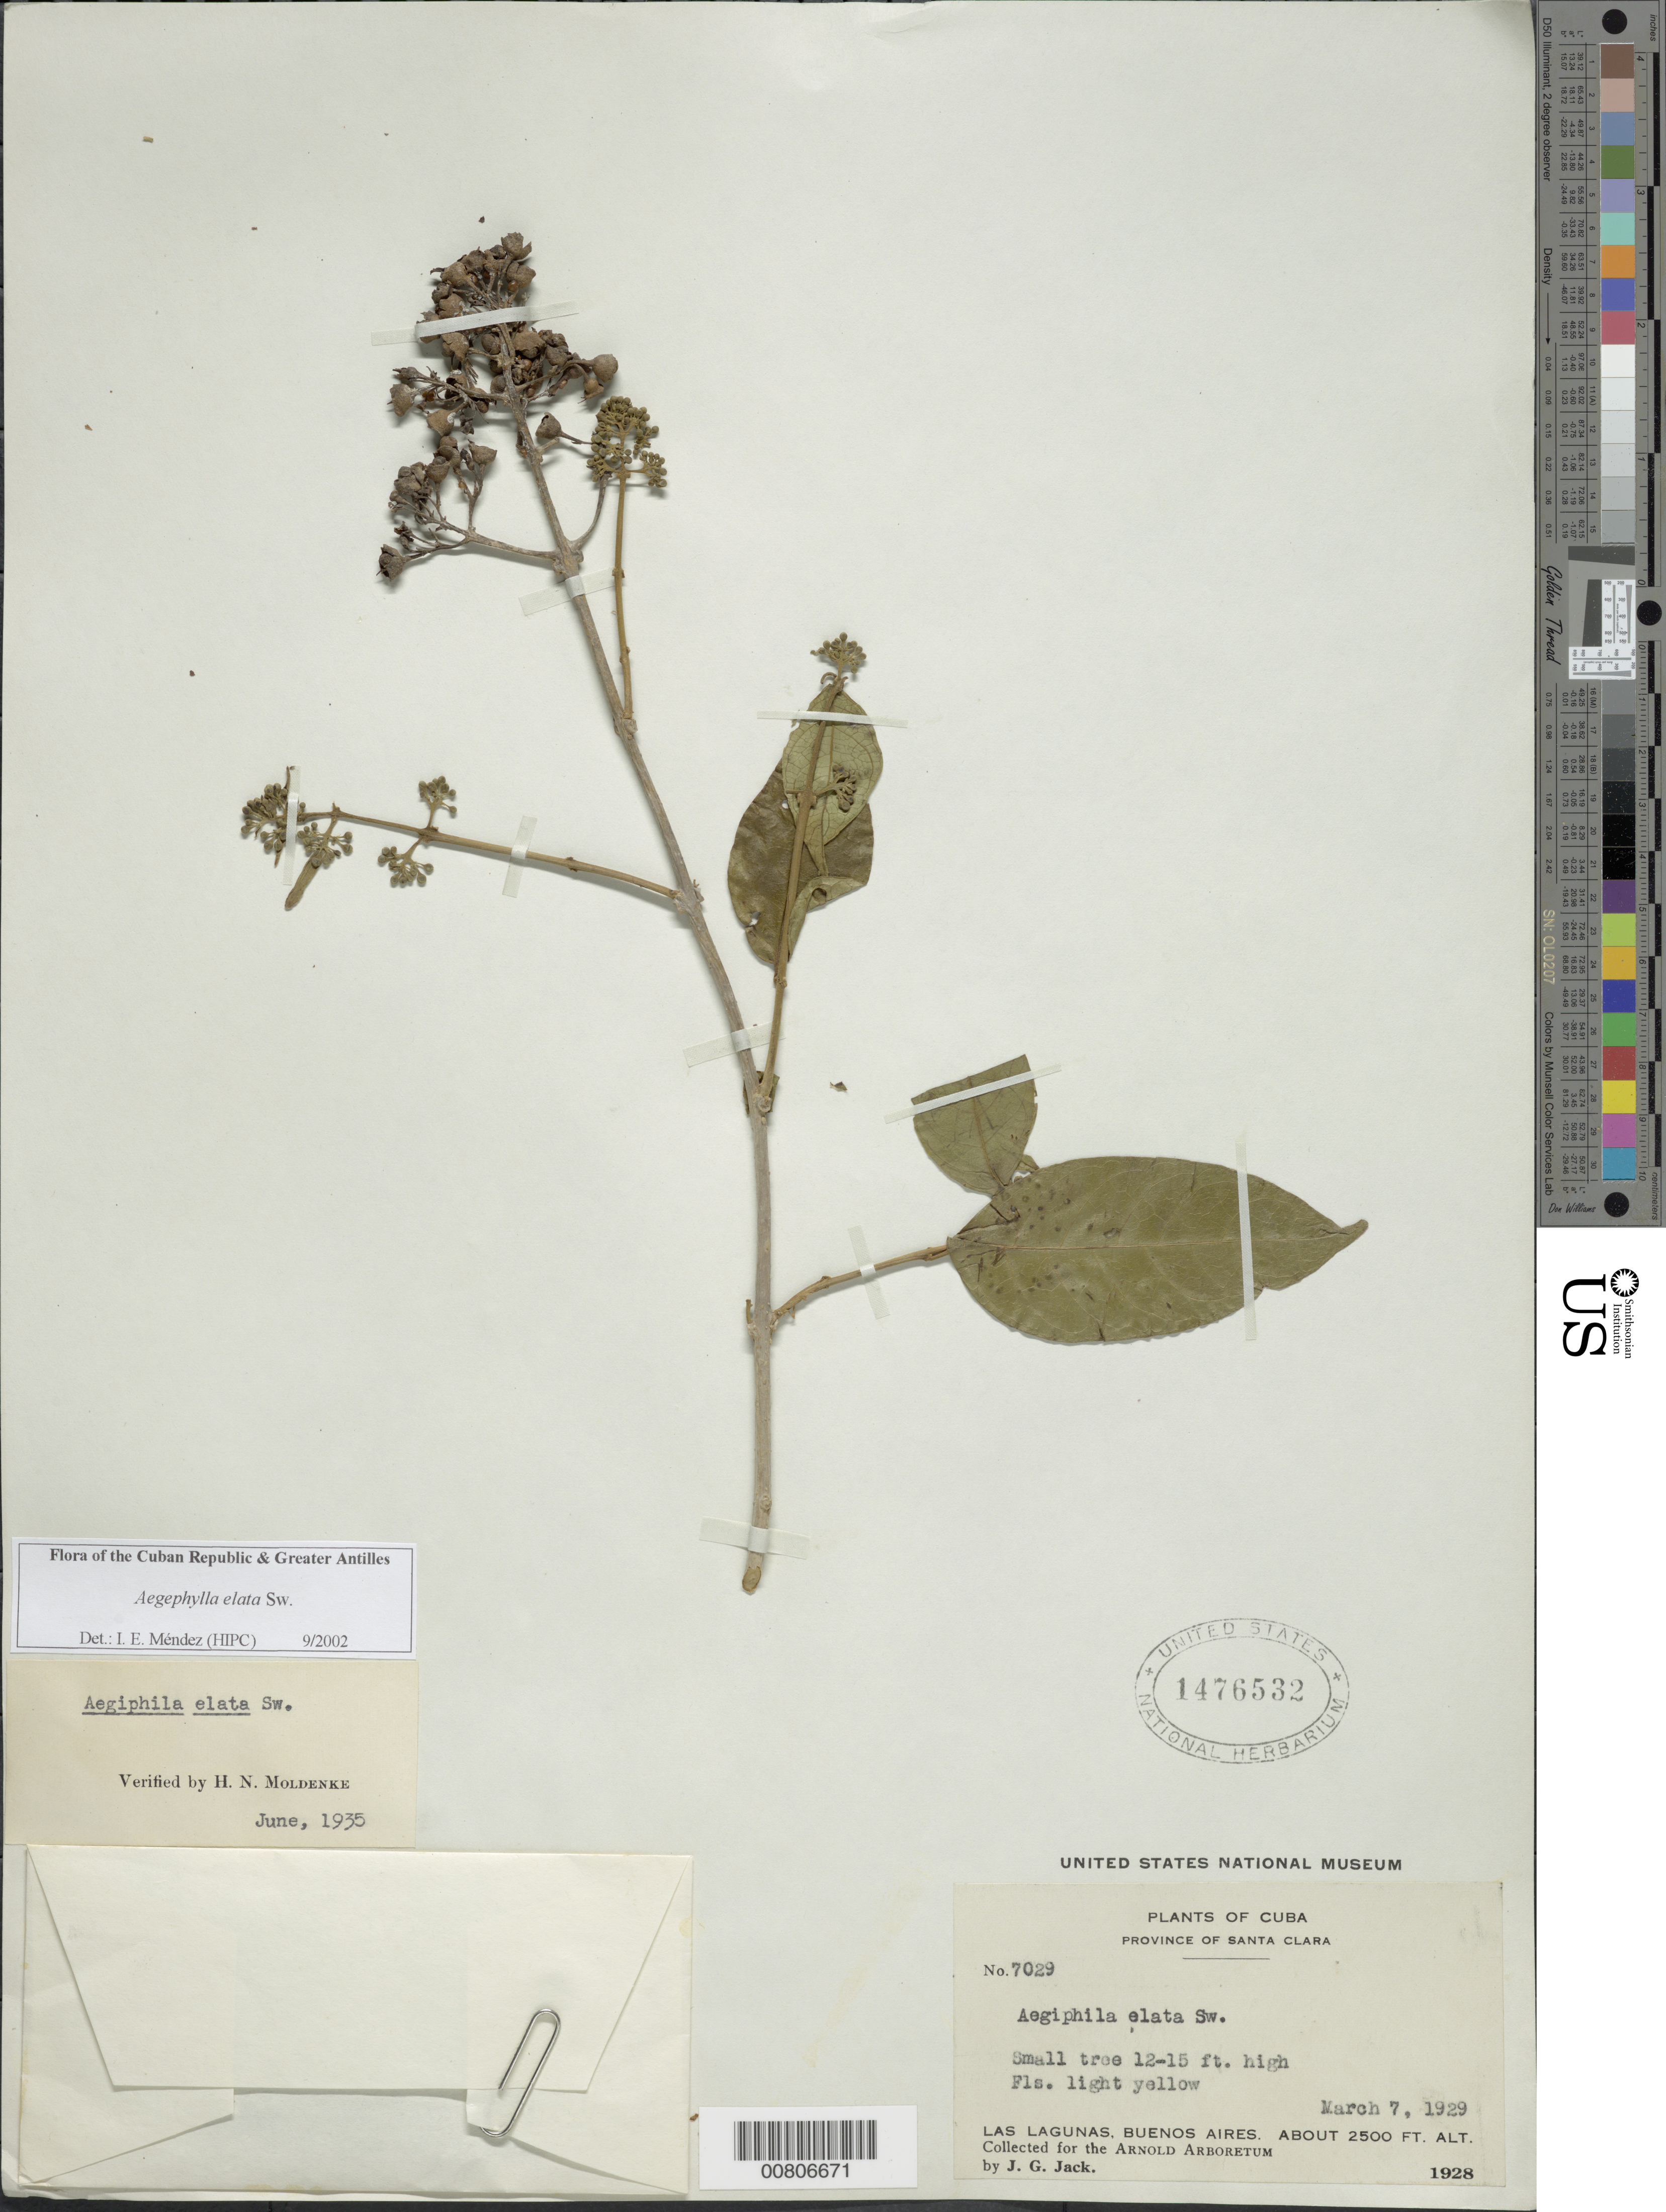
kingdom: Plantae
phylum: Tracheophyta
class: Magnoliopsida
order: Lamiales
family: Lamiaceae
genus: Aegiphila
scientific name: Aegiphila elata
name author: Sw.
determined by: Méndez, Isidro E., (HIPC)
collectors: J. G. Jack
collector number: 7029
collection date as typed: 07 Mar 1929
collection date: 1929-03-07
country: Cuba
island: Cuba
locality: Santa Clara Province, Las Lagunas, Buenos Aires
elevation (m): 762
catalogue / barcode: US 1476532